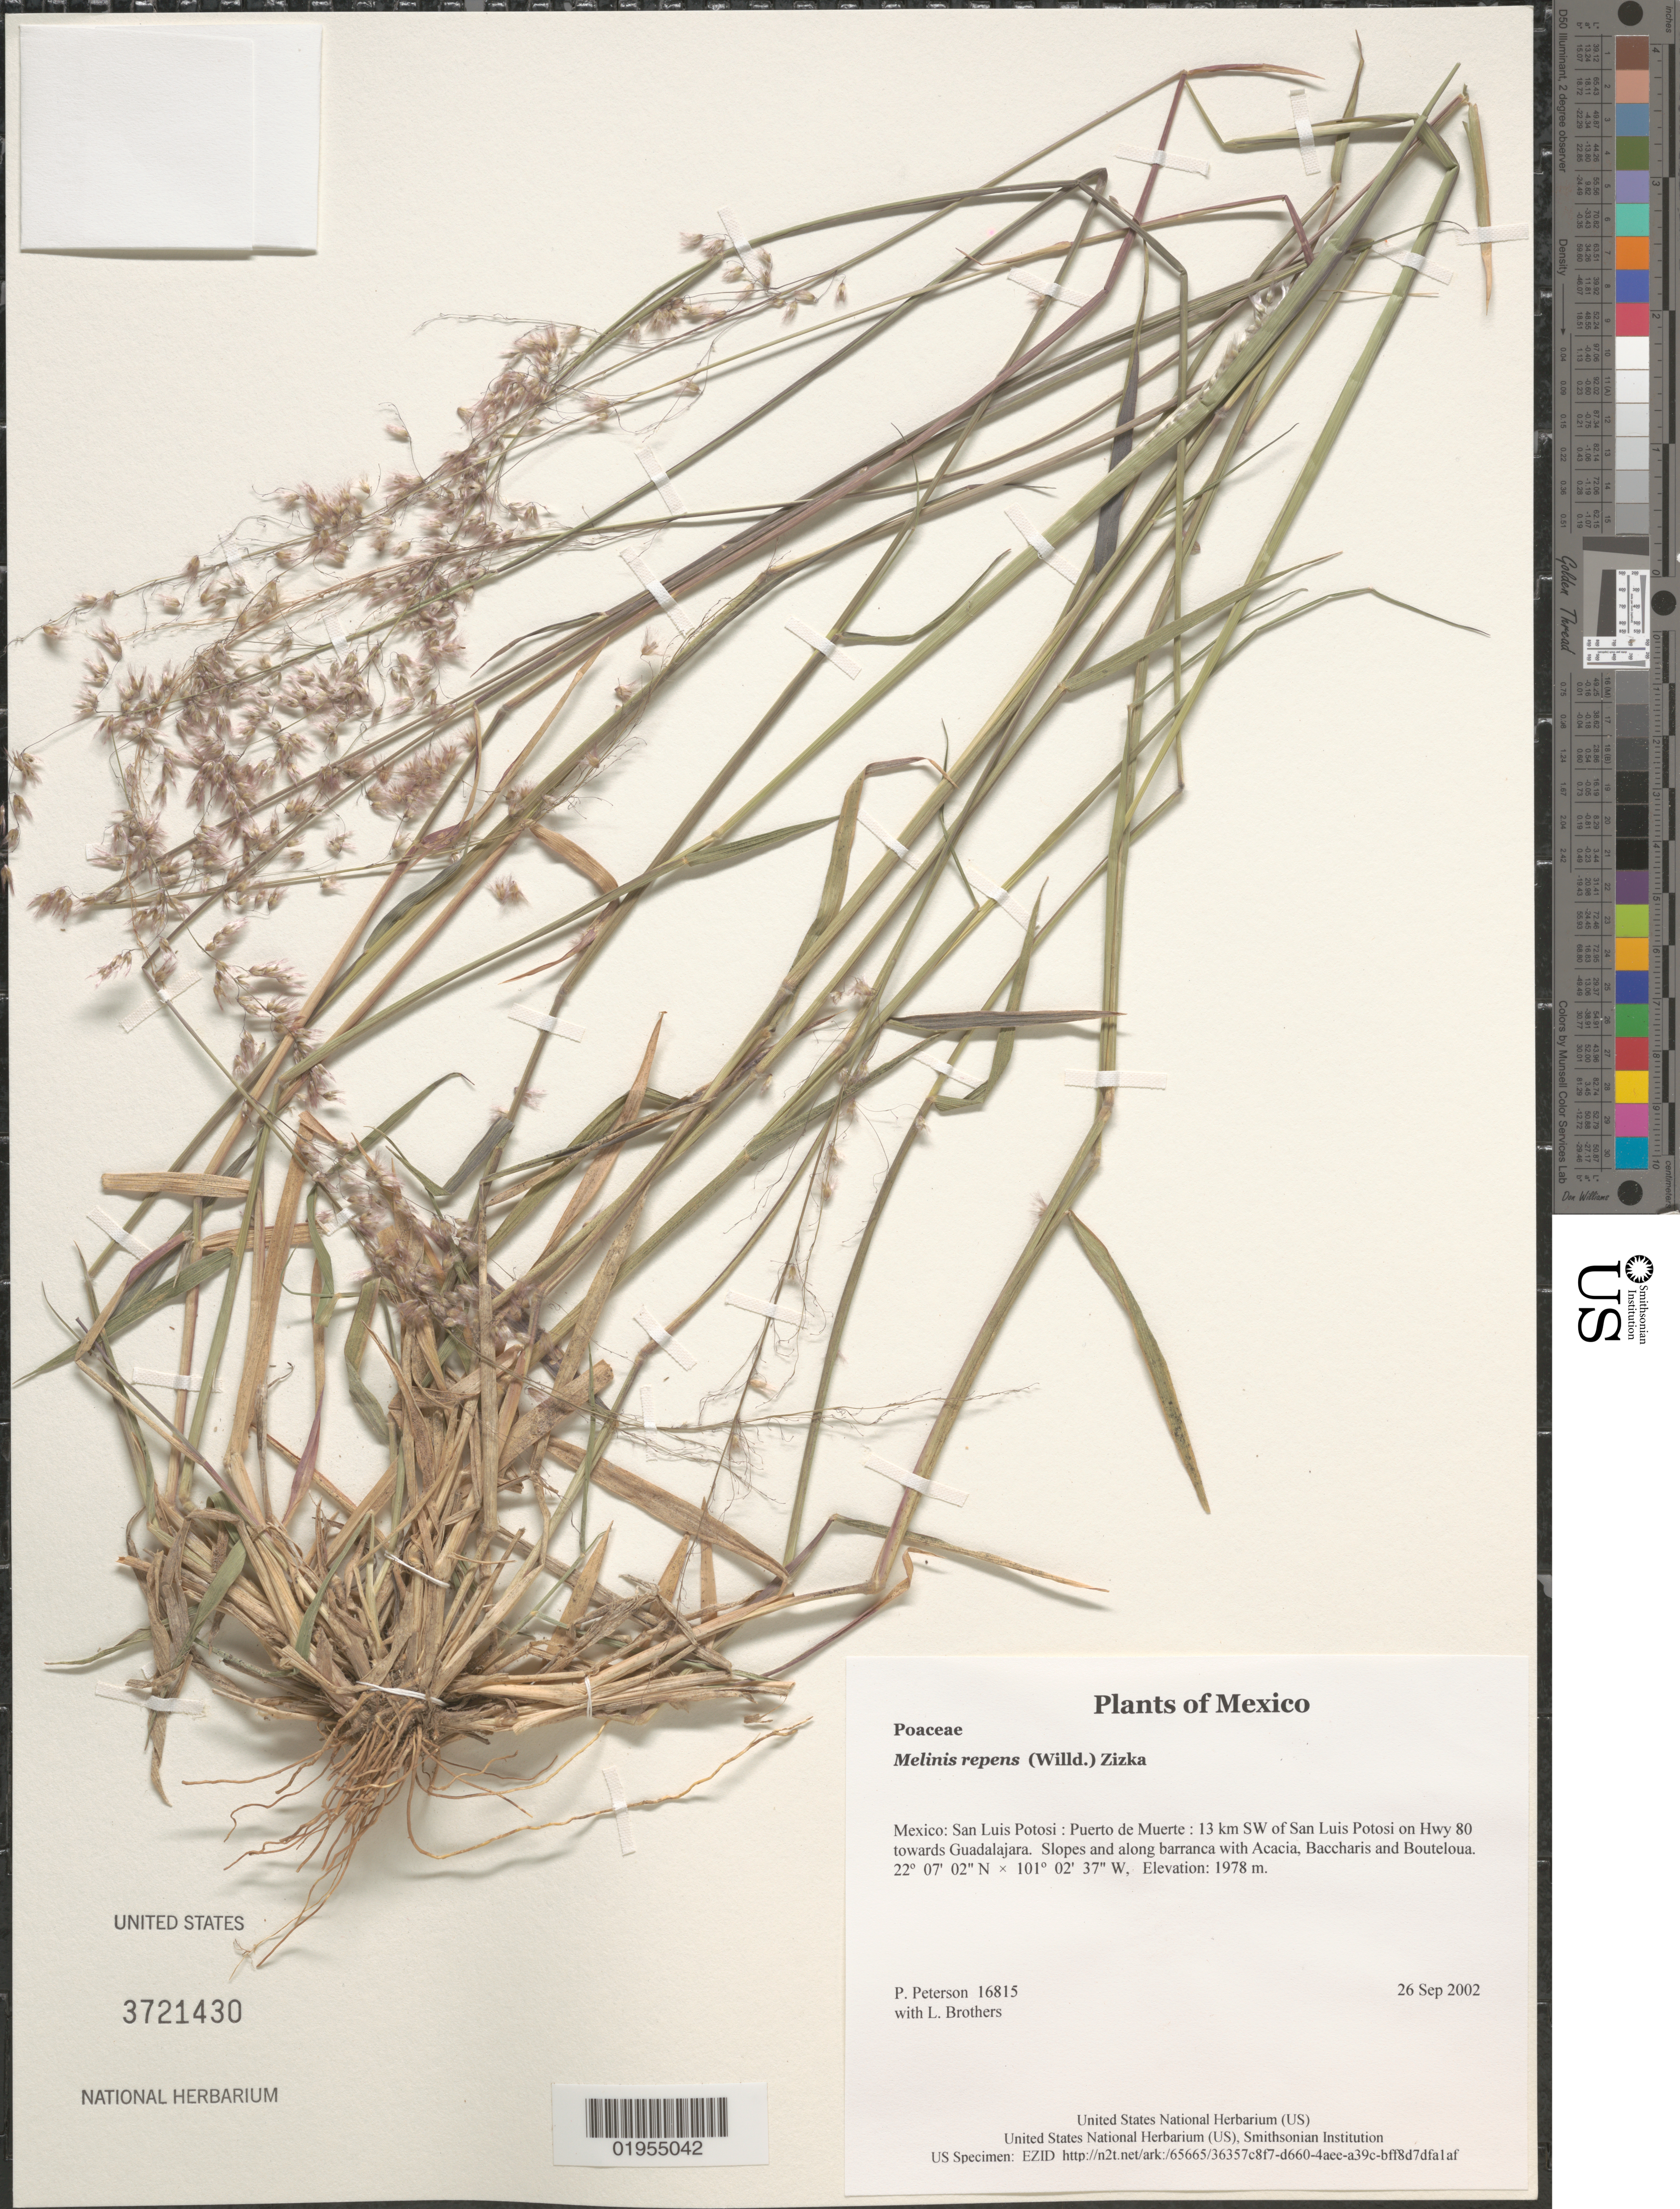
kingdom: Plantae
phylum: Tracheophyta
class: Liliopsida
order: Poales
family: Poaceae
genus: Melinis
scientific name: Melinis repens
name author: (Willd.) Zizka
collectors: P. M. Peterson & L. E. Brothers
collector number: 16815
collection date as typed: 26 Sep 2002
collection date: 2002-09-26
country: Mexico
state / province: San Luis Potosi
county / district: Puerto de Muerte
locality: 13 km SW of San Luis Potosi on Hwy 80 towards Guadalajara. Slopes and along barranca with Acacia, Baccharis and Bouteloua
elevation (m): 1978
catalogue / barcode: US 3721430